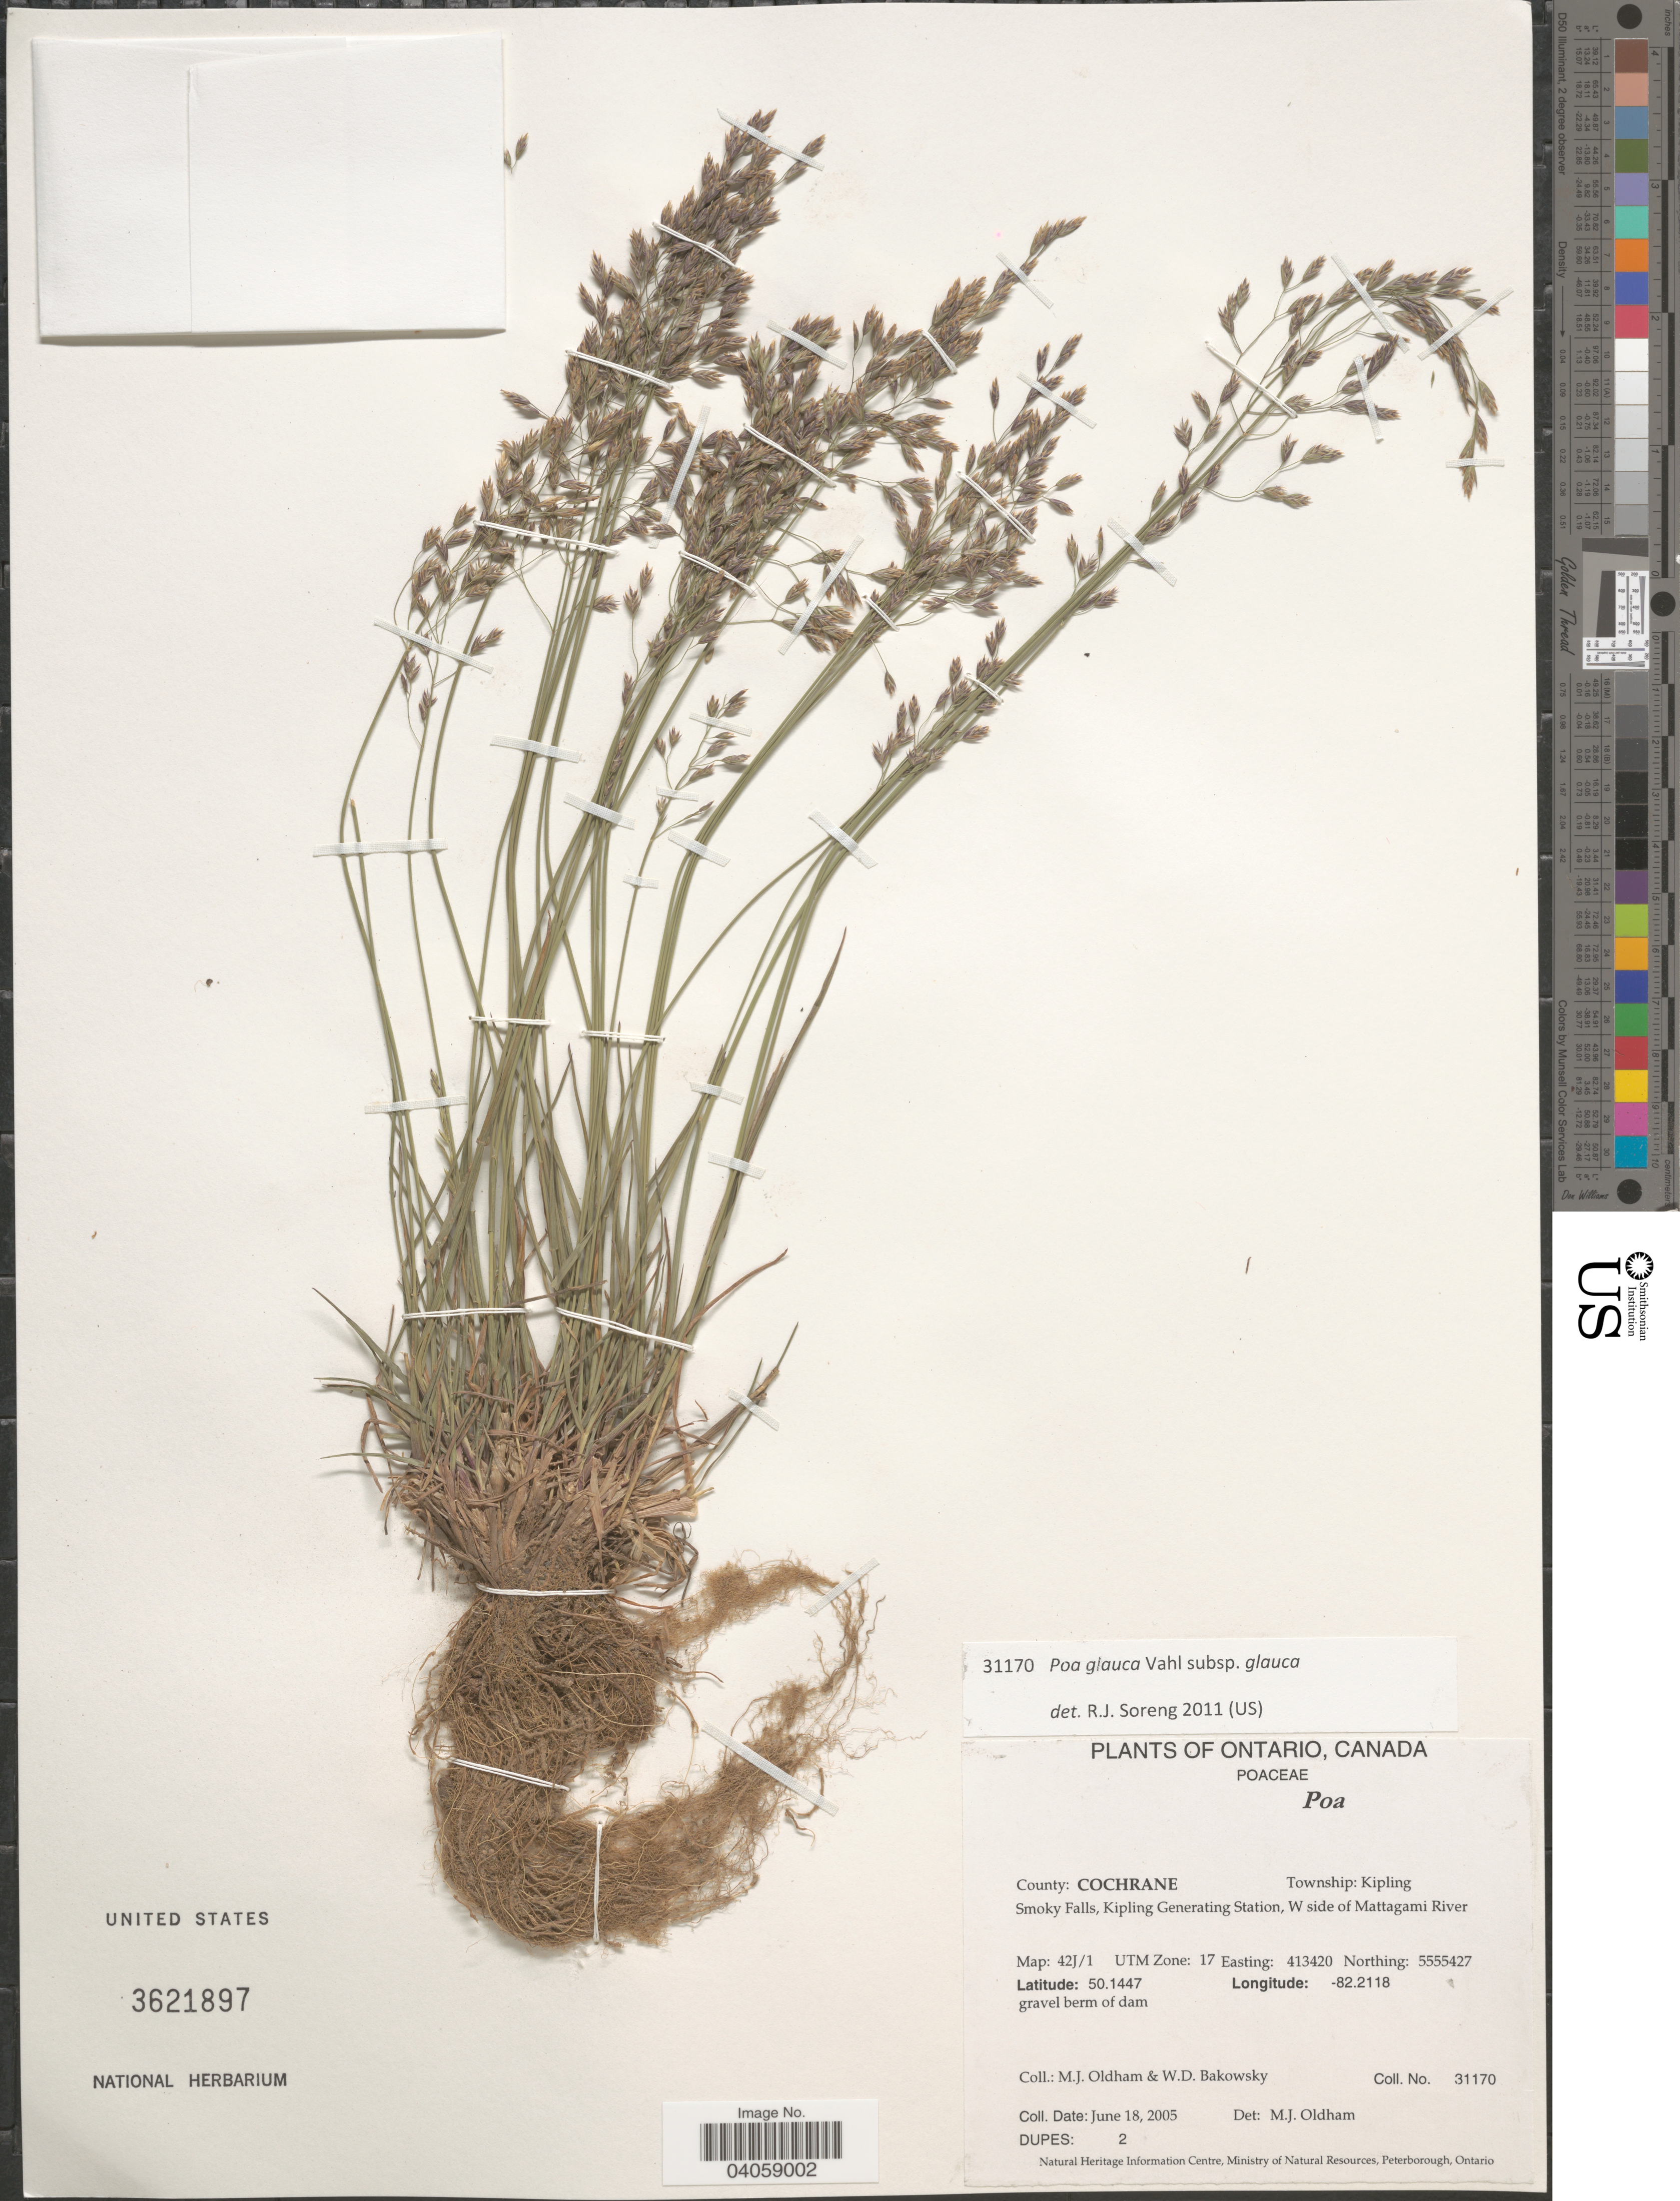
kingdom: Plantae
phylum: Tracheophyta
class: Liliopsida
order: Poales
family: Poaceae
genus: Poa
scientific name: Poa glauca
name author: Vahl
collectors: M. Oldham & W. Bakowsky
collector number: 31170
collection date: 2005-06-18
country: Canada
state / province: Ontario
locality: County: Cochrane. Township: Kipling. Smoky Falls, Kipling Generating Station, W side of Mattagami River. Map:42J/1 UTM Zone: 17 Easting: 413420 Northing; 5555427. gravel berm of dam.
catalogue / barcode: US 3621897